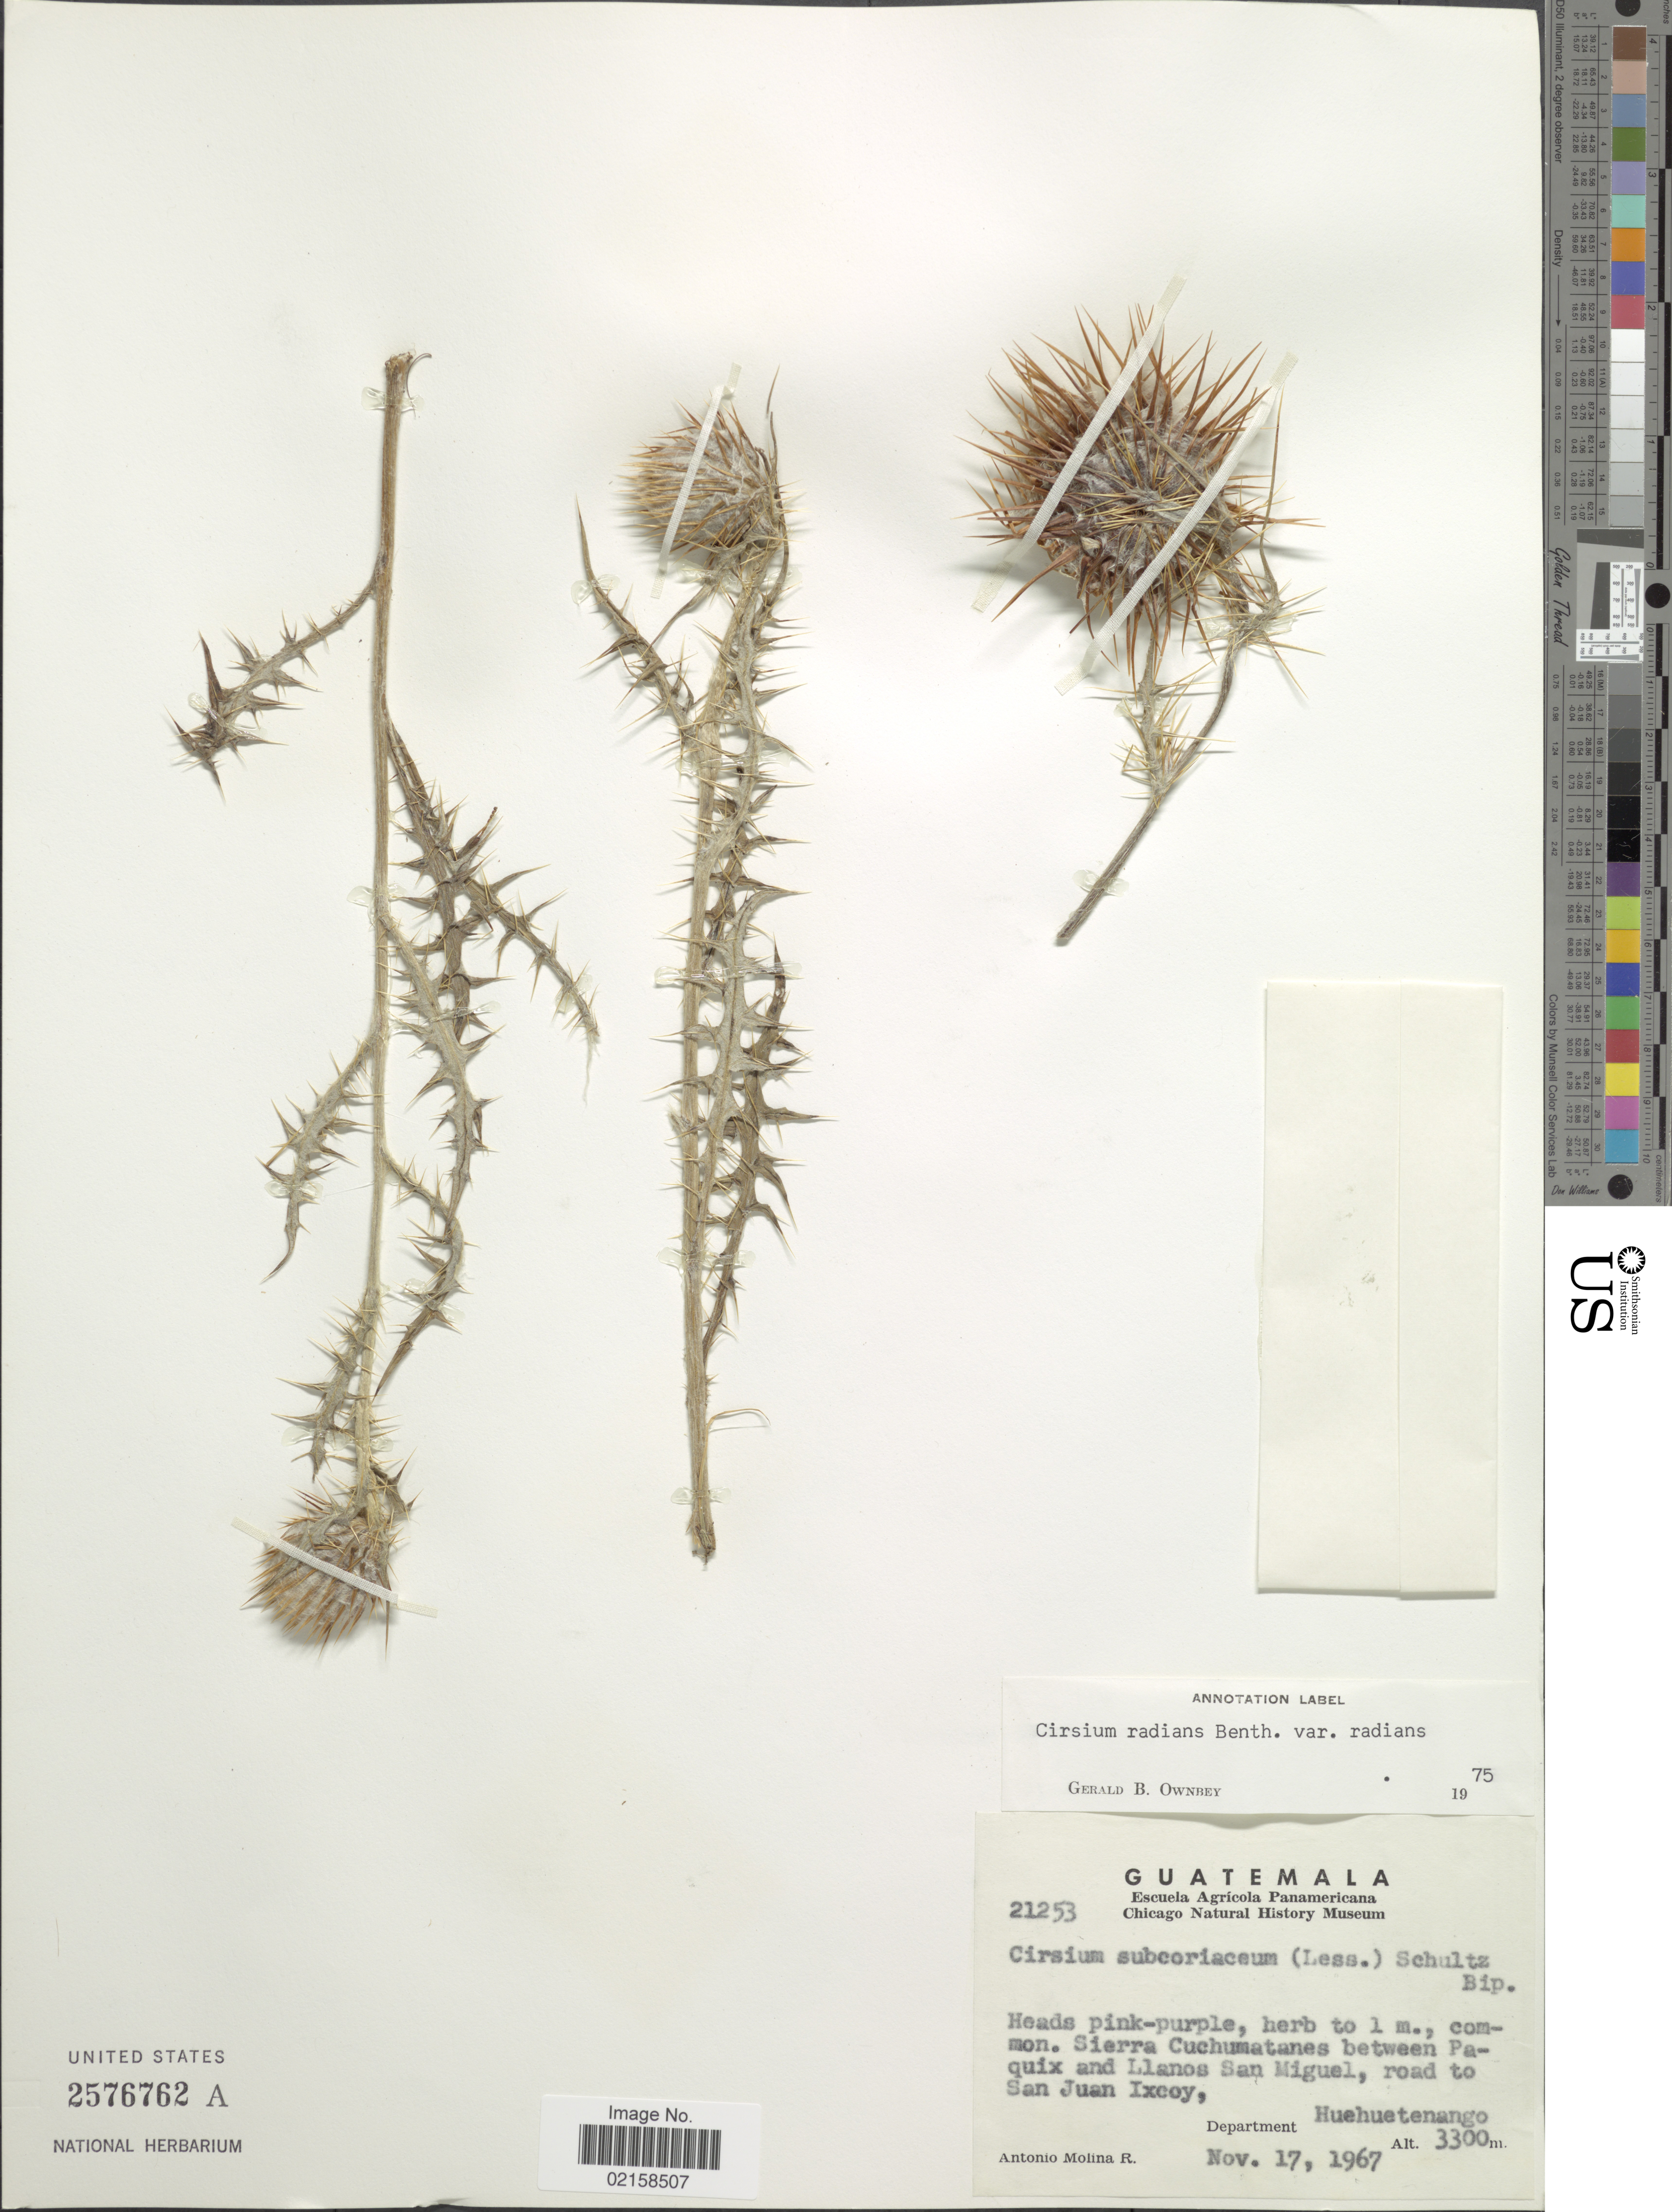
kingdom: Plantae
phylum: Tracheophyta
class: Magnoliopsida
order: Asterales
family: Asteraceae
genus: Cirsium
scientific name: Cirsium radians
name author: Benth.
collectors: A. Molina R.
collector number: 21253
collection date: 1967-11-17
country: Guatemala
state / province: Huehuetenango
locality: Sierra Cuchmatanes between Paquix and Llanos San Miguel, road to San Juan Ixcoy.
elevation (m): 3300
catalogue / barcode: US 2576762A